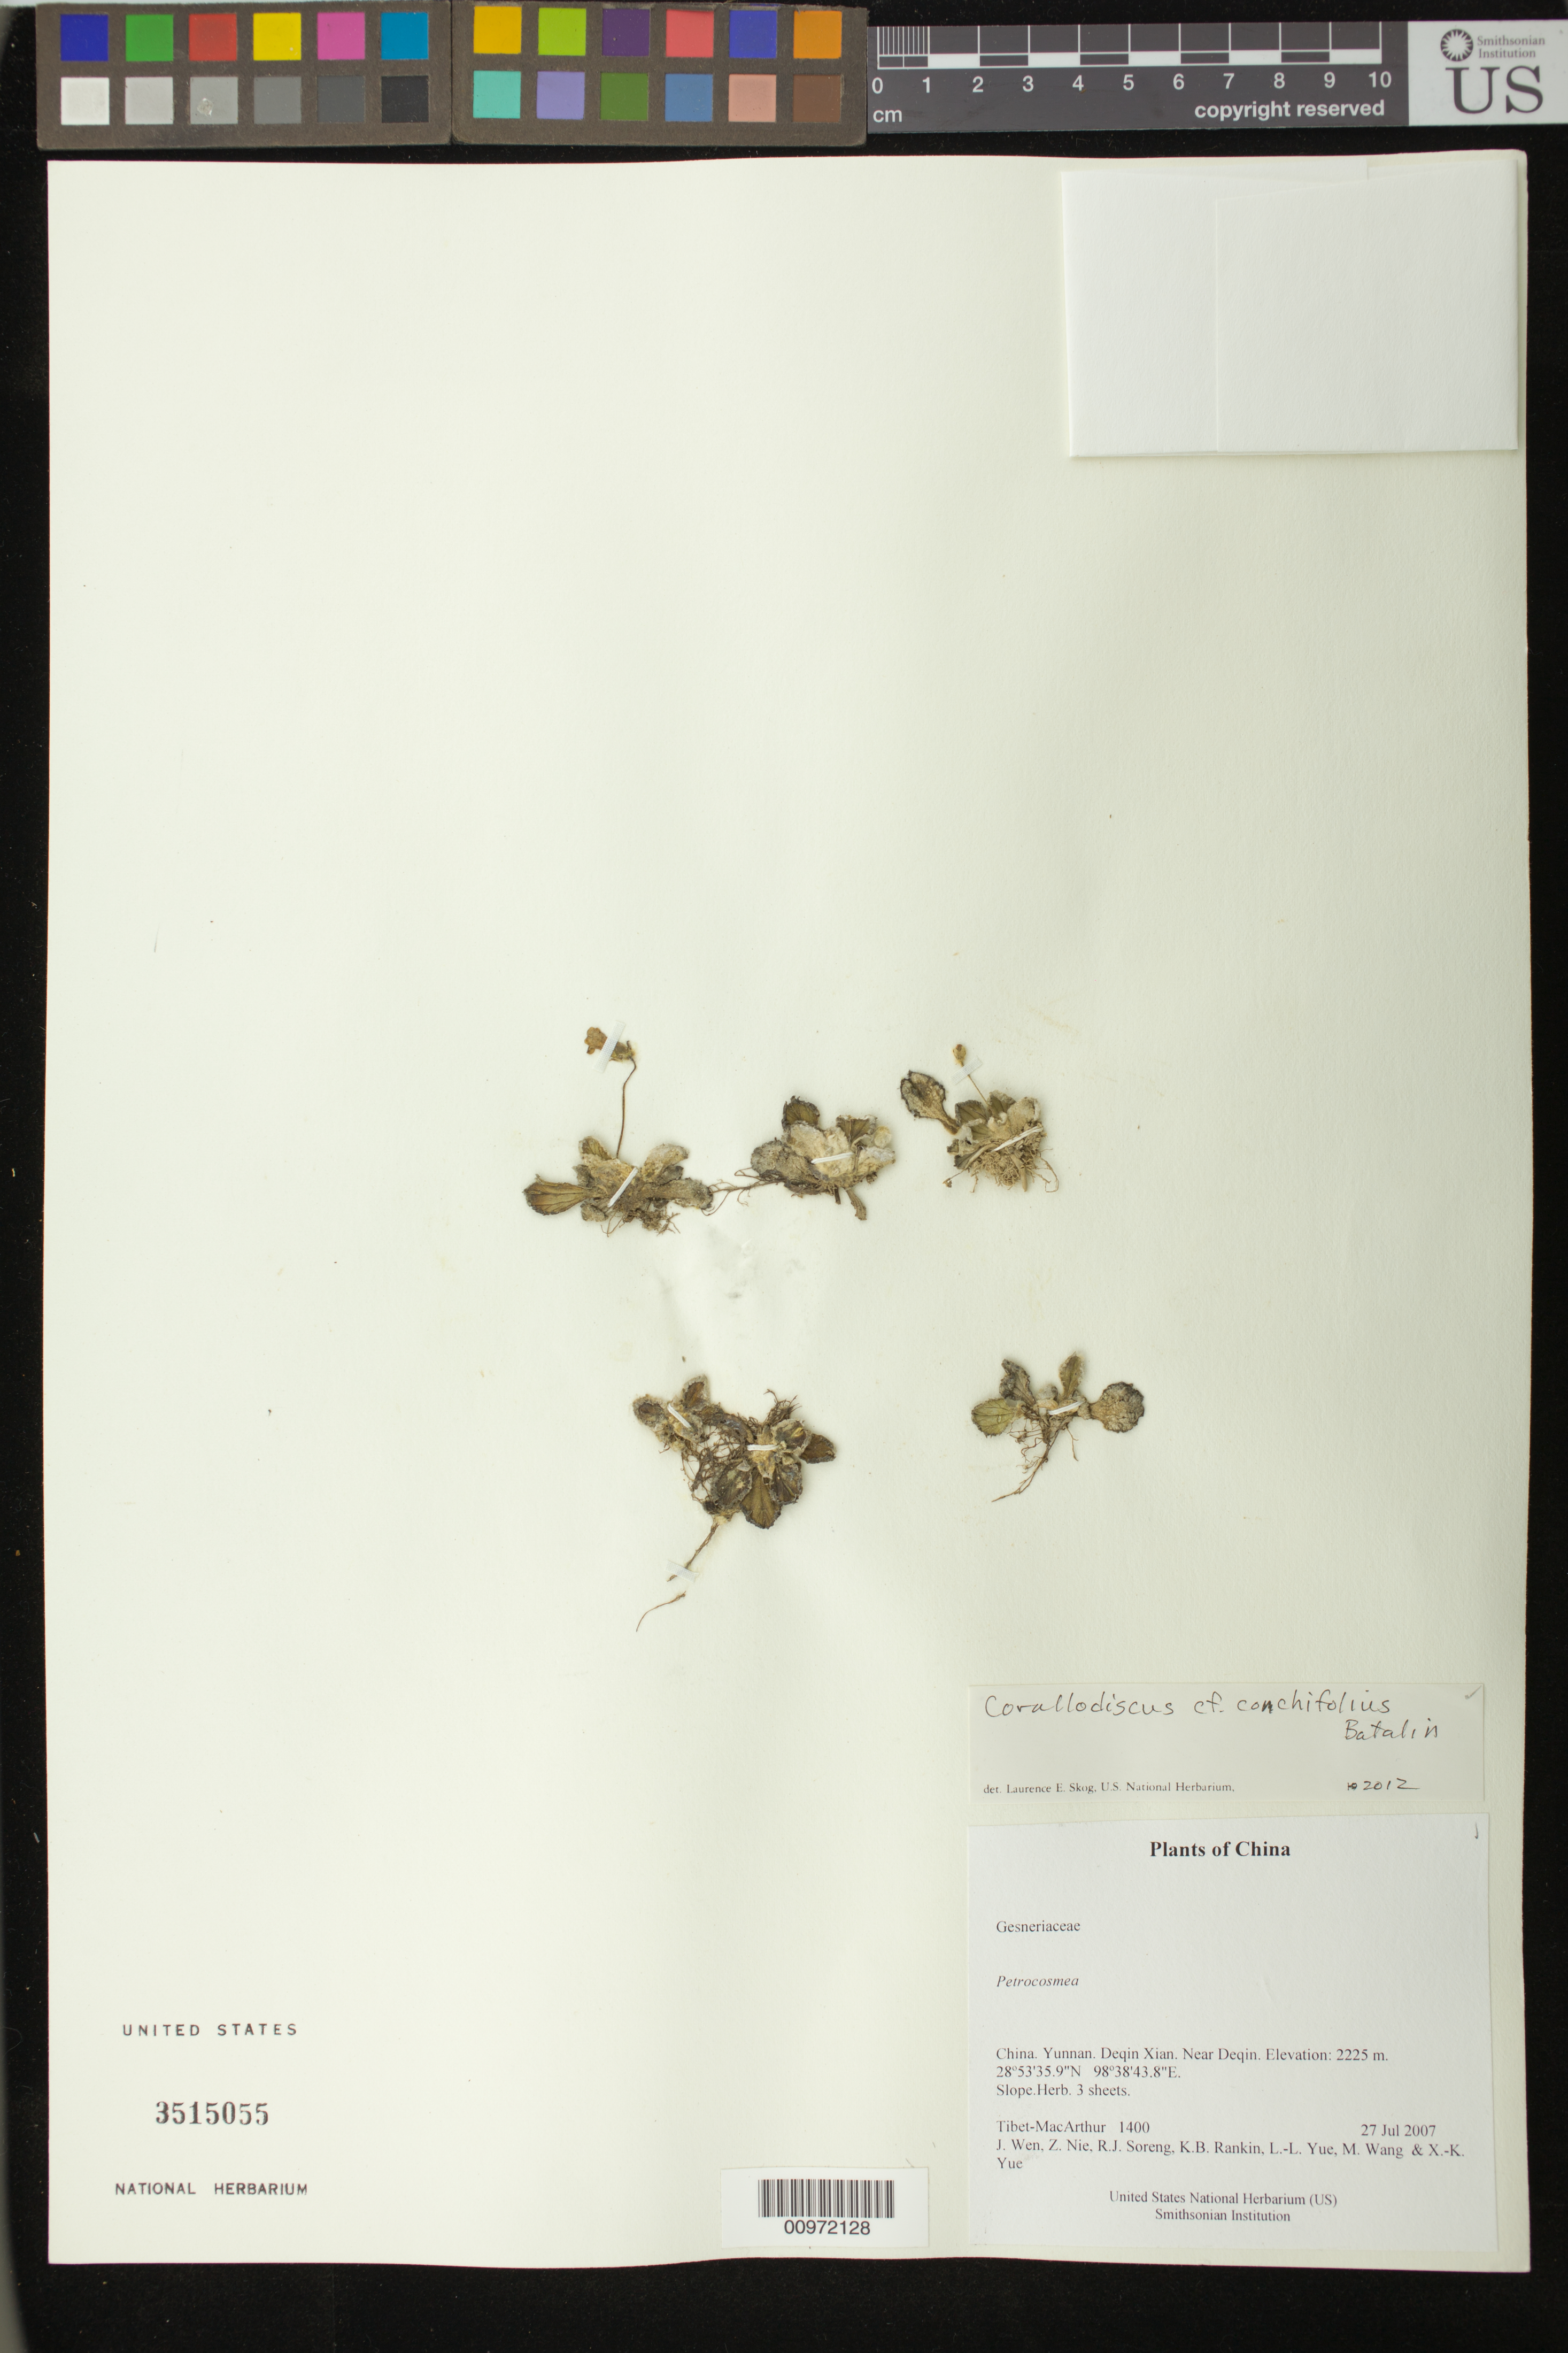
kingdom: Plantae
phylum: Tracheophyta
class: Magnoliopsida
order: Lamiales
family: Gesneriaceae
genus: Petrocosmea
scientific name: Petrocosmea sp.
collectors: Tibet-MacArthur, J. Wen, Z. Nie, R. J. Soreng, K. Rankin, L. Yue, M. Wang & X. Yue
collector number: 1400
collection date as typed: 27 Jul 2007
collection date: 2007-07-27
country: China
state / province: Yunnan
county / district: Deqin Xian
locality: Near Deqin.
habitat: Slope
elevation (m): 2225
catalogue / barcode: US 3515055